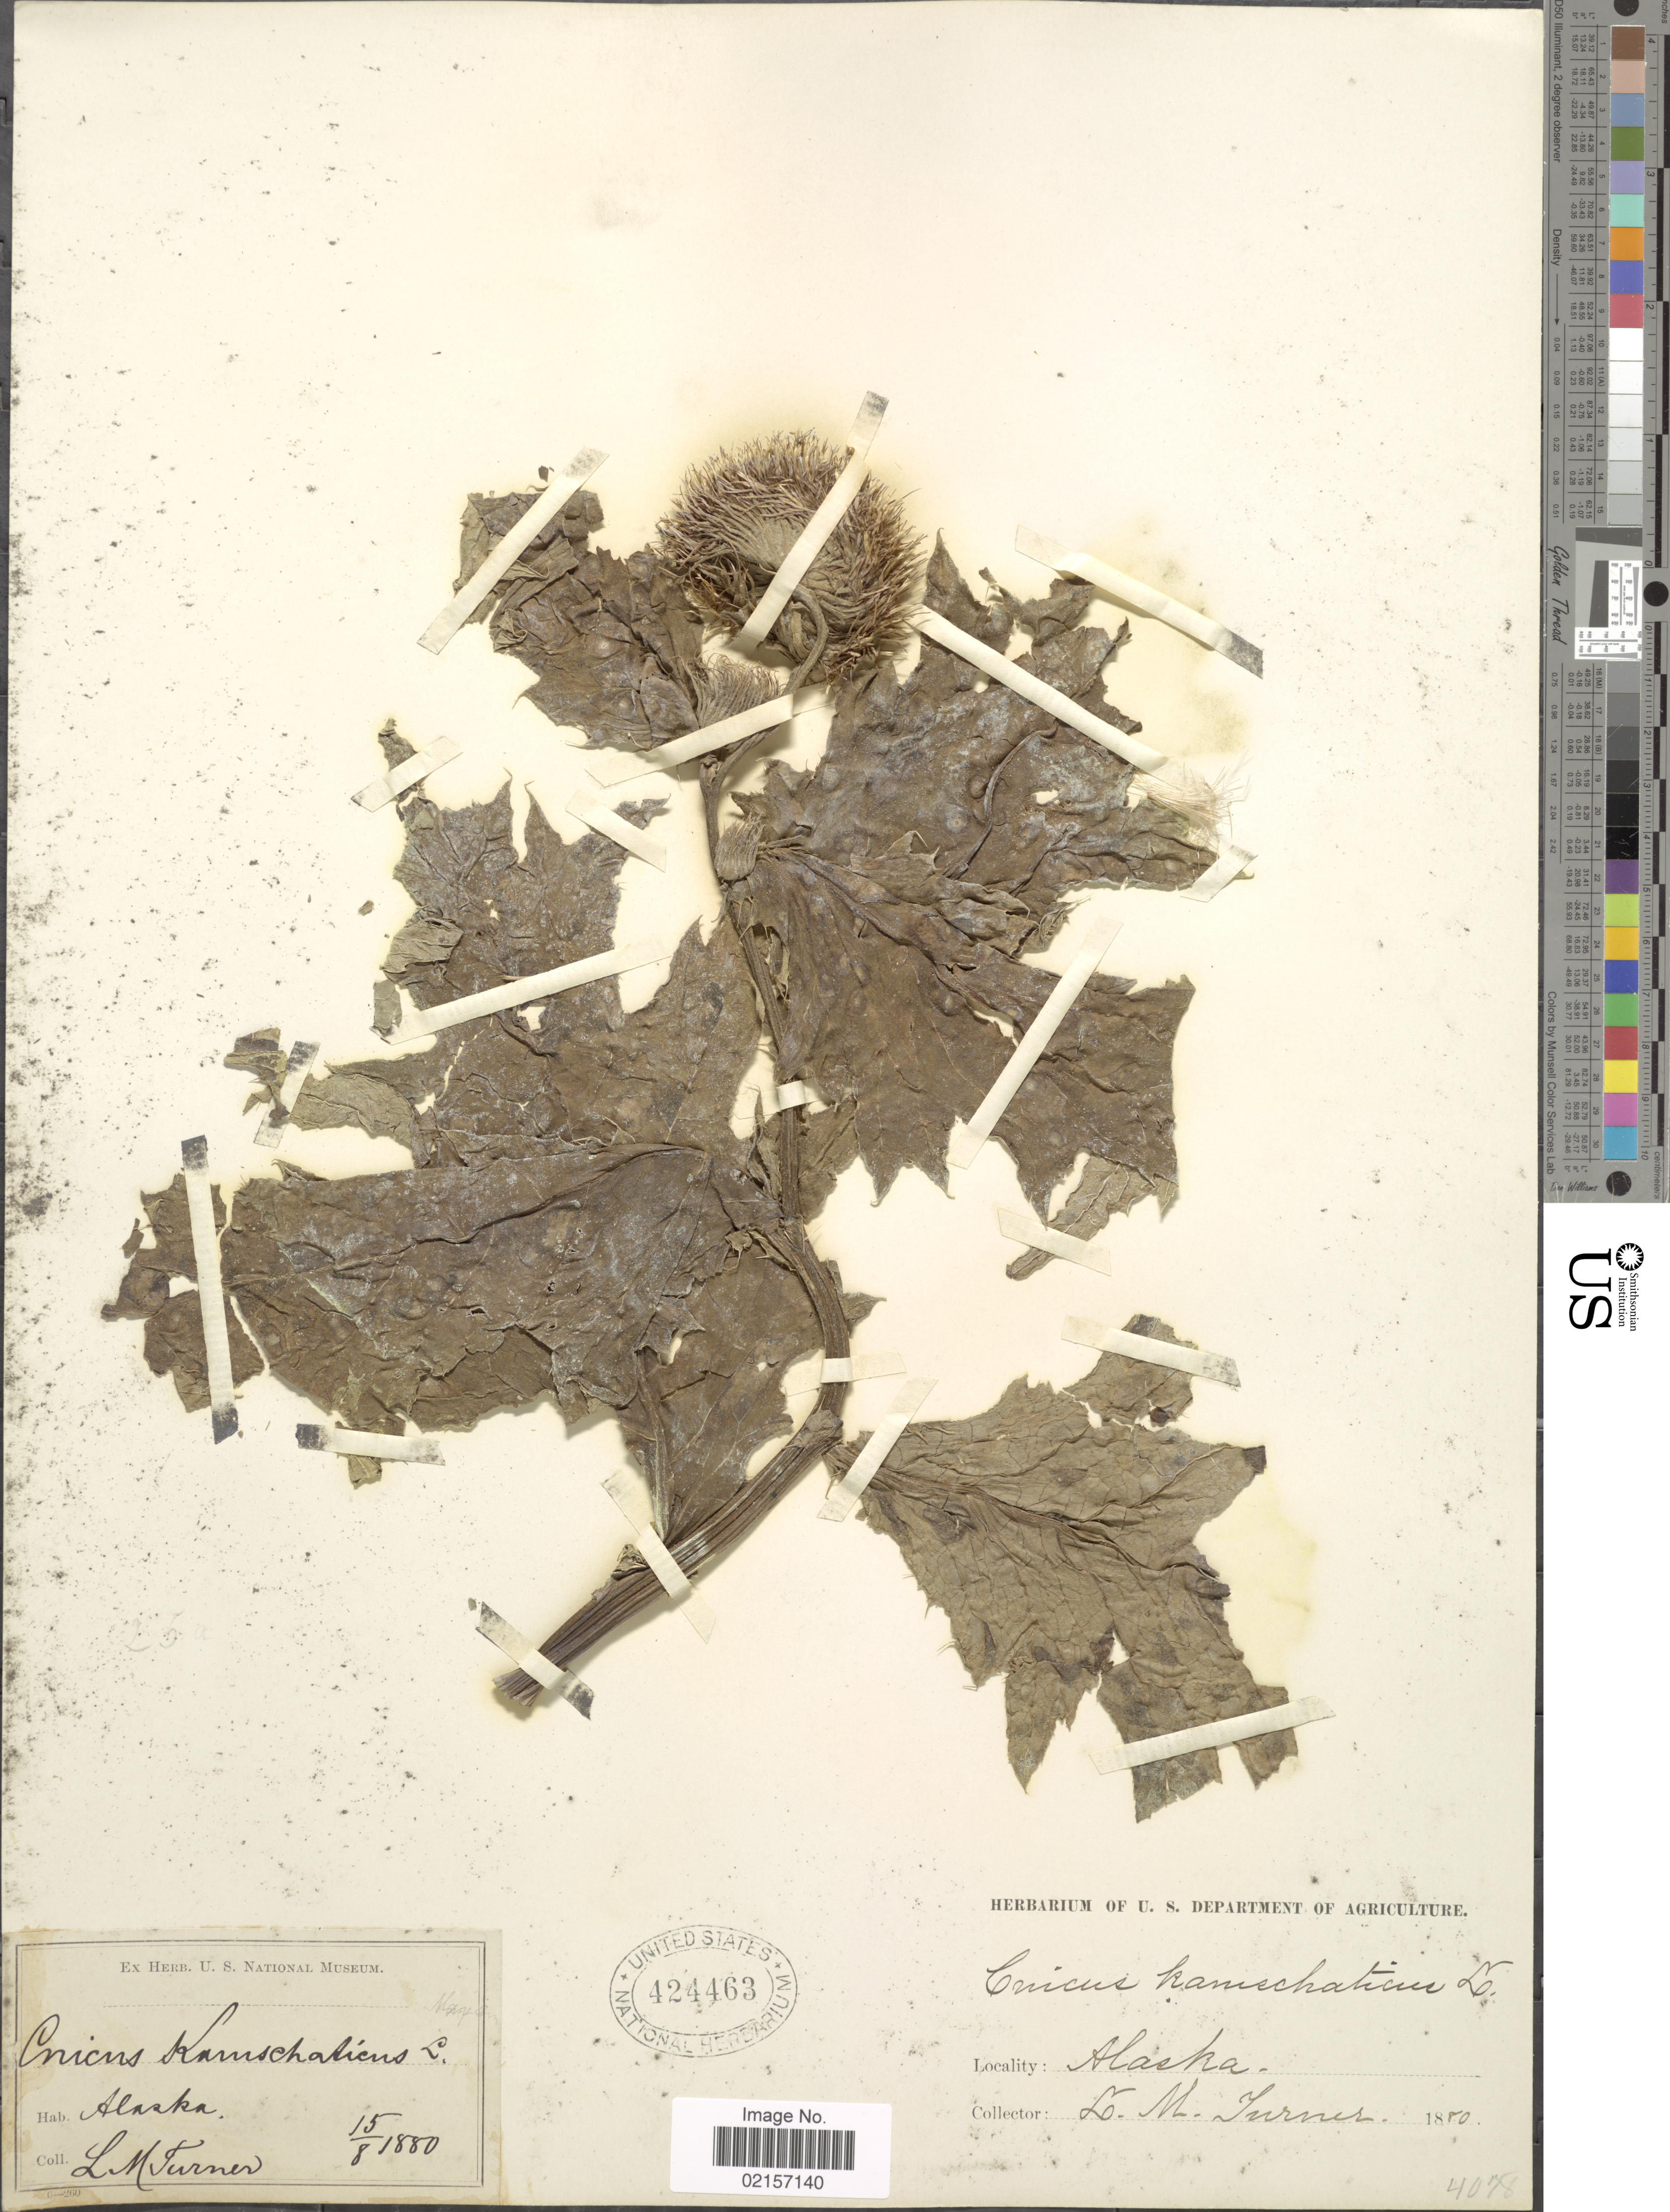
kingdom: Plantae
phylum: Tracheophyta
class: Magnoliopsida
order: Asterales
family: Asteraceae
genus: Cirsium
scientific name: Cirsium kamtschaticum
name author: Ledeb.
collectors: L. M. Turner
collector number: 4078?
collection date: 1880-08-15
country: United States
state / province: Alaska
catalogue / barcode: US 424463